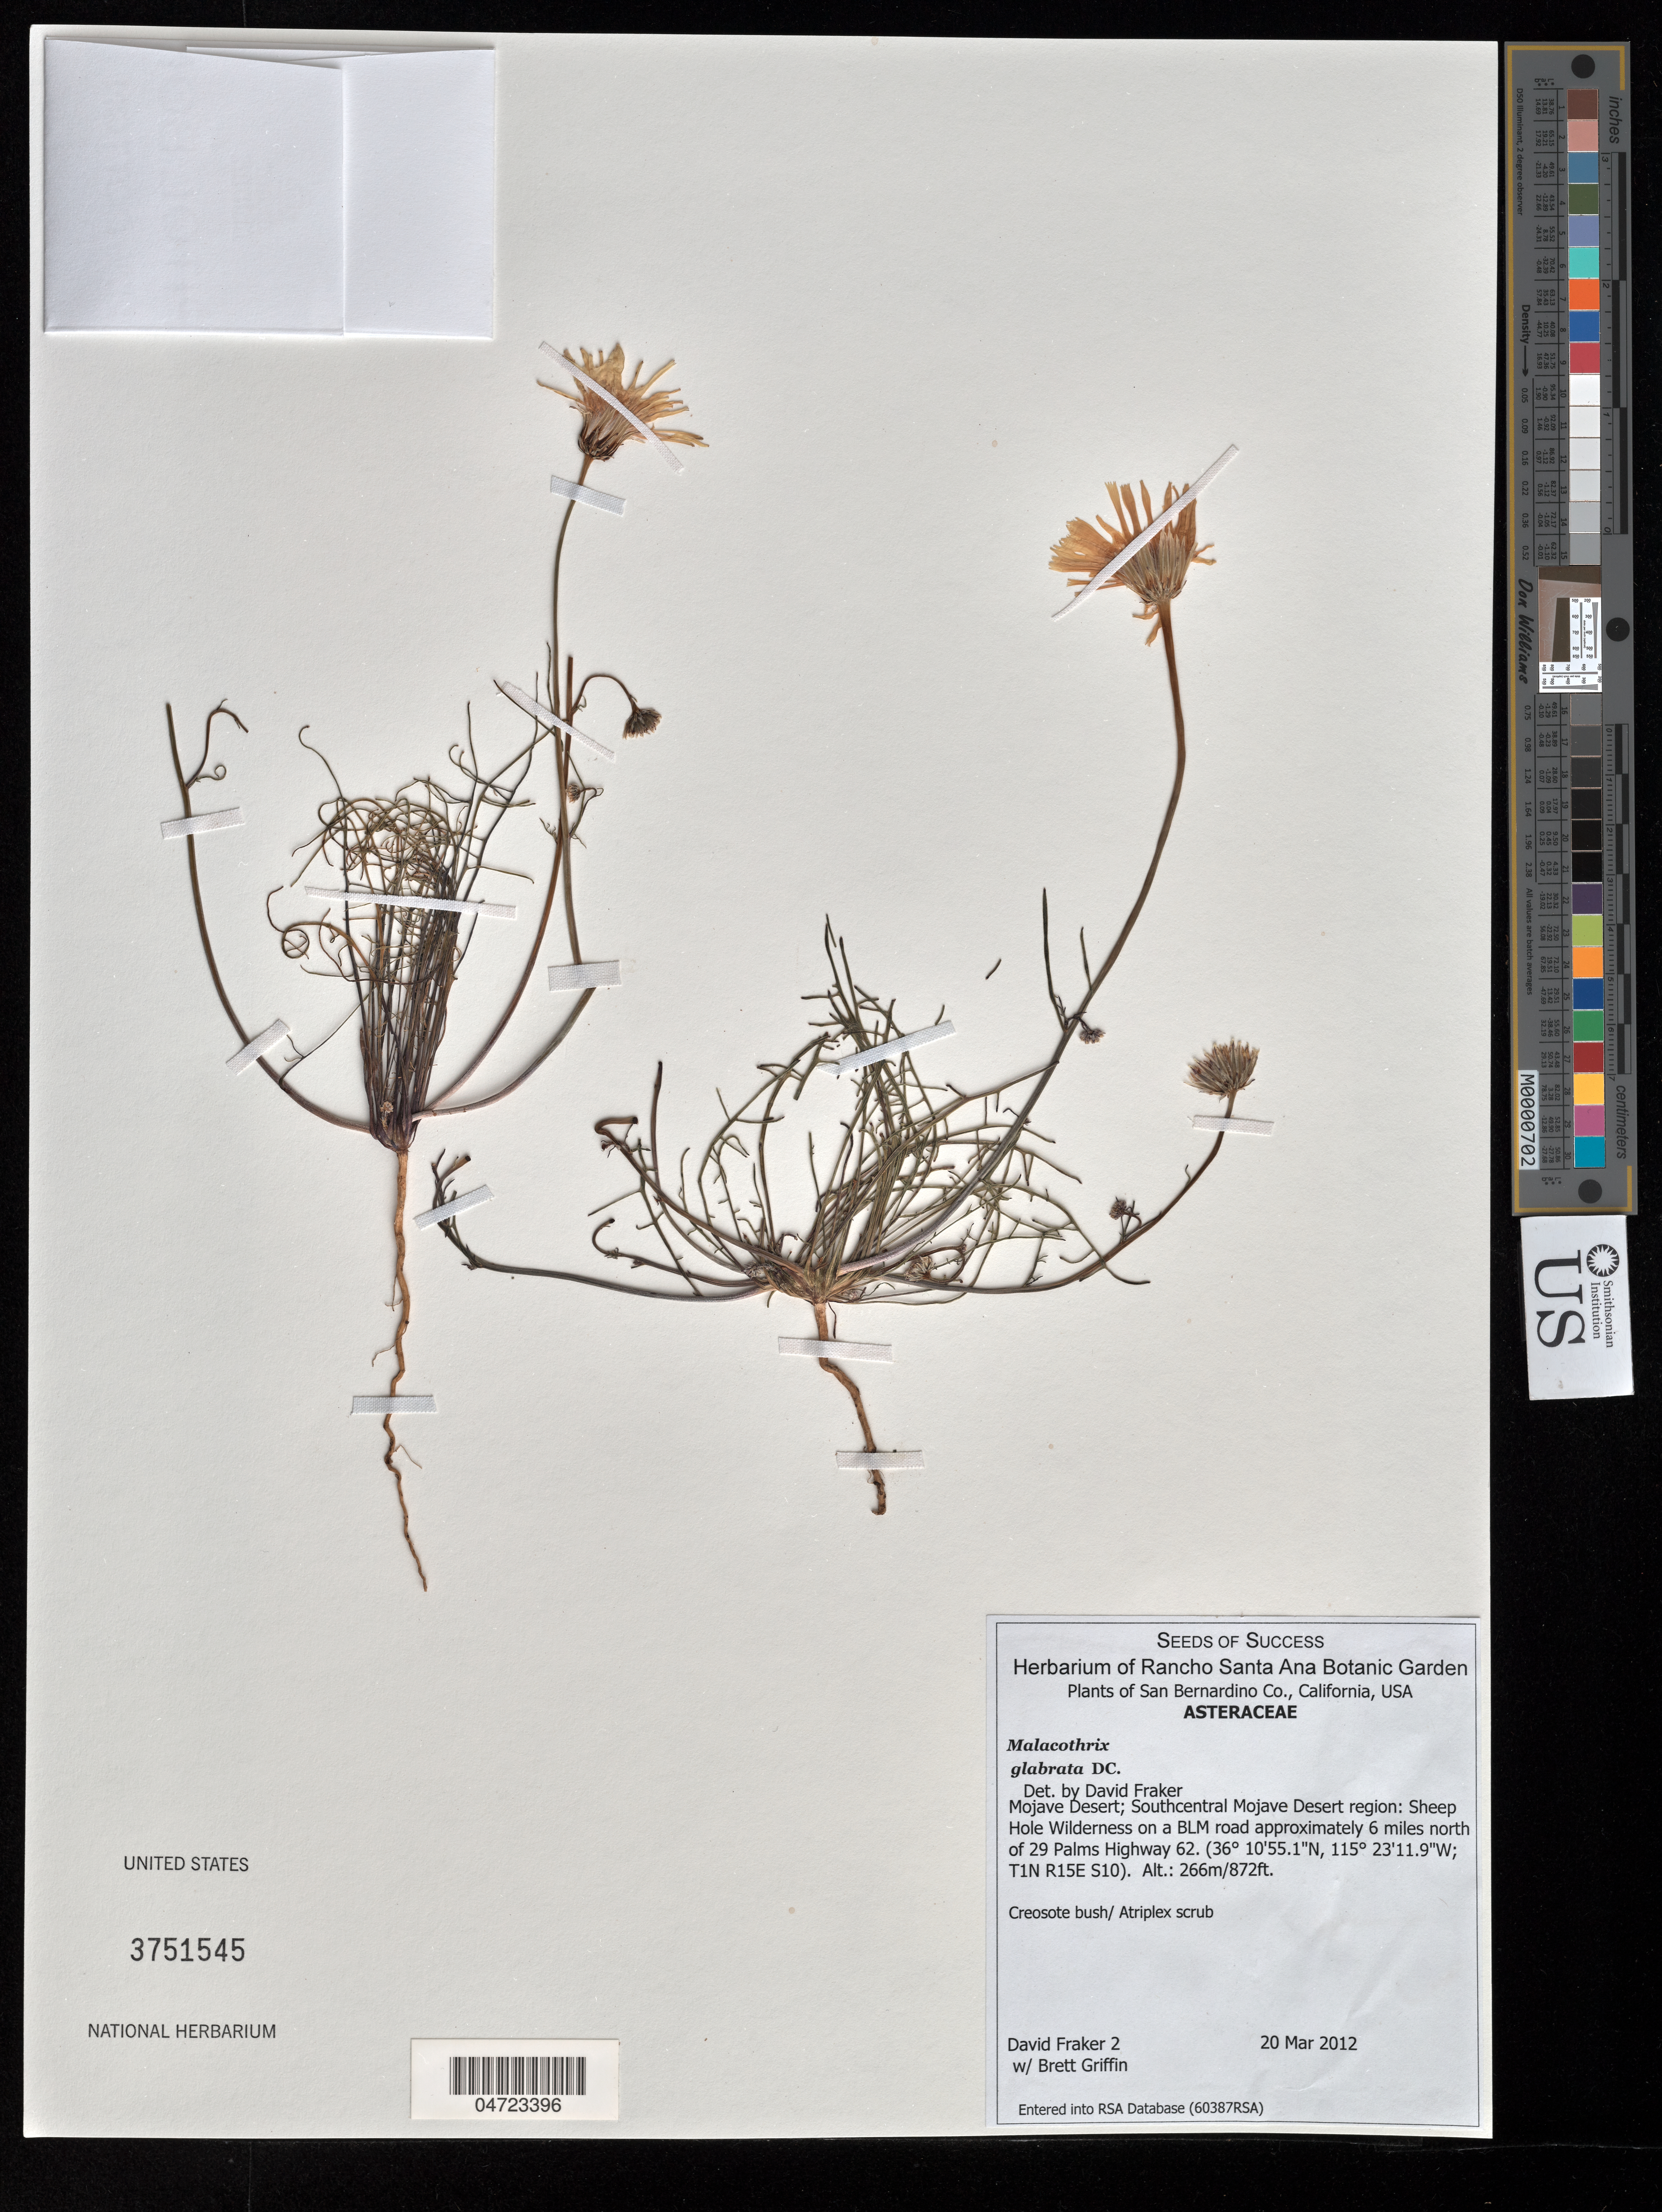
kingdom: Plantae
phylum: Tracheophyta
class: Magnoliopsida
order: Asterales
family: Asteraceae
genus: Malacothrix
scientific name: Malacothrix glabrata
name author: (A. Gray ex D.C. Eaton) A. Gray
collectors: D. Fraker & B. Griffin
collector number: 2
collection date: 2012-03-20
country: United States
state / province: California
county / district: San Bernardino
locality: San Bernardino Co. Mojave Desert; Southcentral Mojave Desert region: Sheep Hole Wilderness on a BLM road approximately 6 miles north of 29 Palms Highway 62. (T1N R15E S10).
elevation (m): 266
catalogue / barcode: US 3751545